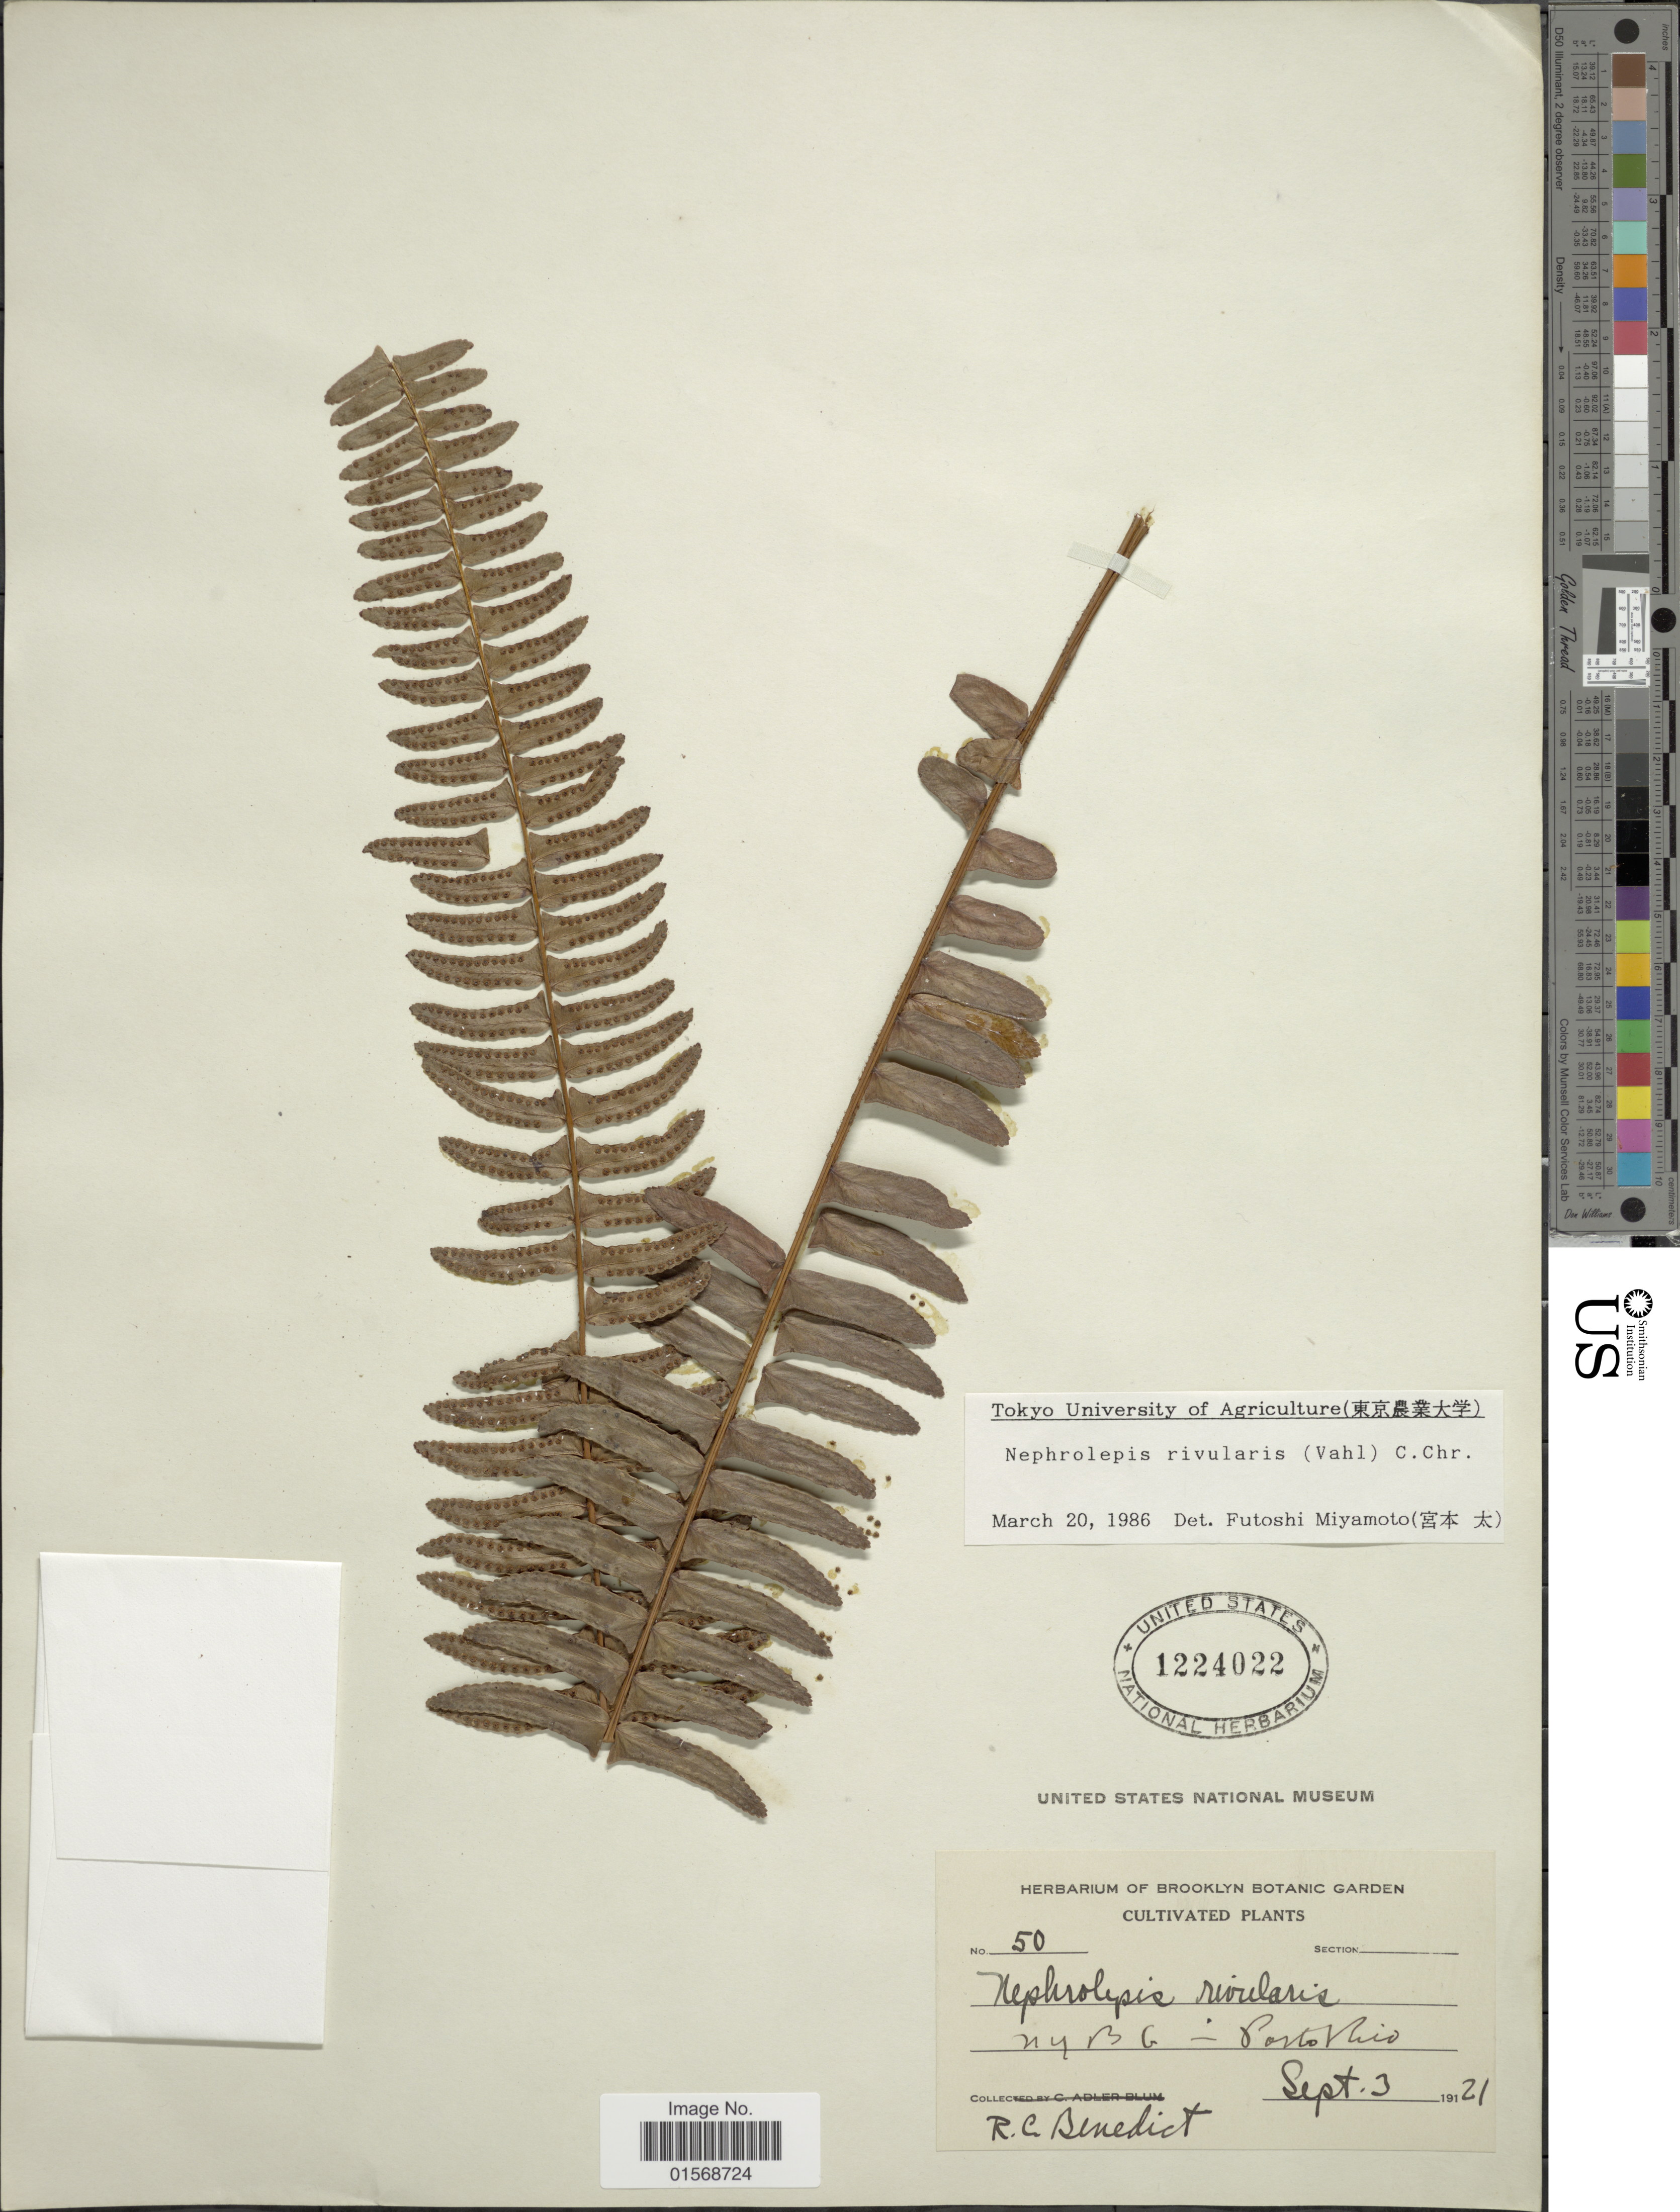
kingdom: Plantae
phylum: Tracheophyta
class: Polypodiopsida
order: Polypodiales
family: Nephrolepidaceae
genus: Nephrolepis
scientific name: Nephrolepis rivularis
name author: (Vahl) Mett. ex Krug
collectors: R. C. Benedict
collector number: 50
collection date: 1921-09-03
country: United States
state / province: New York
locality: N Y B G - Porto Rico.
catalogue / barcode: US 1224022